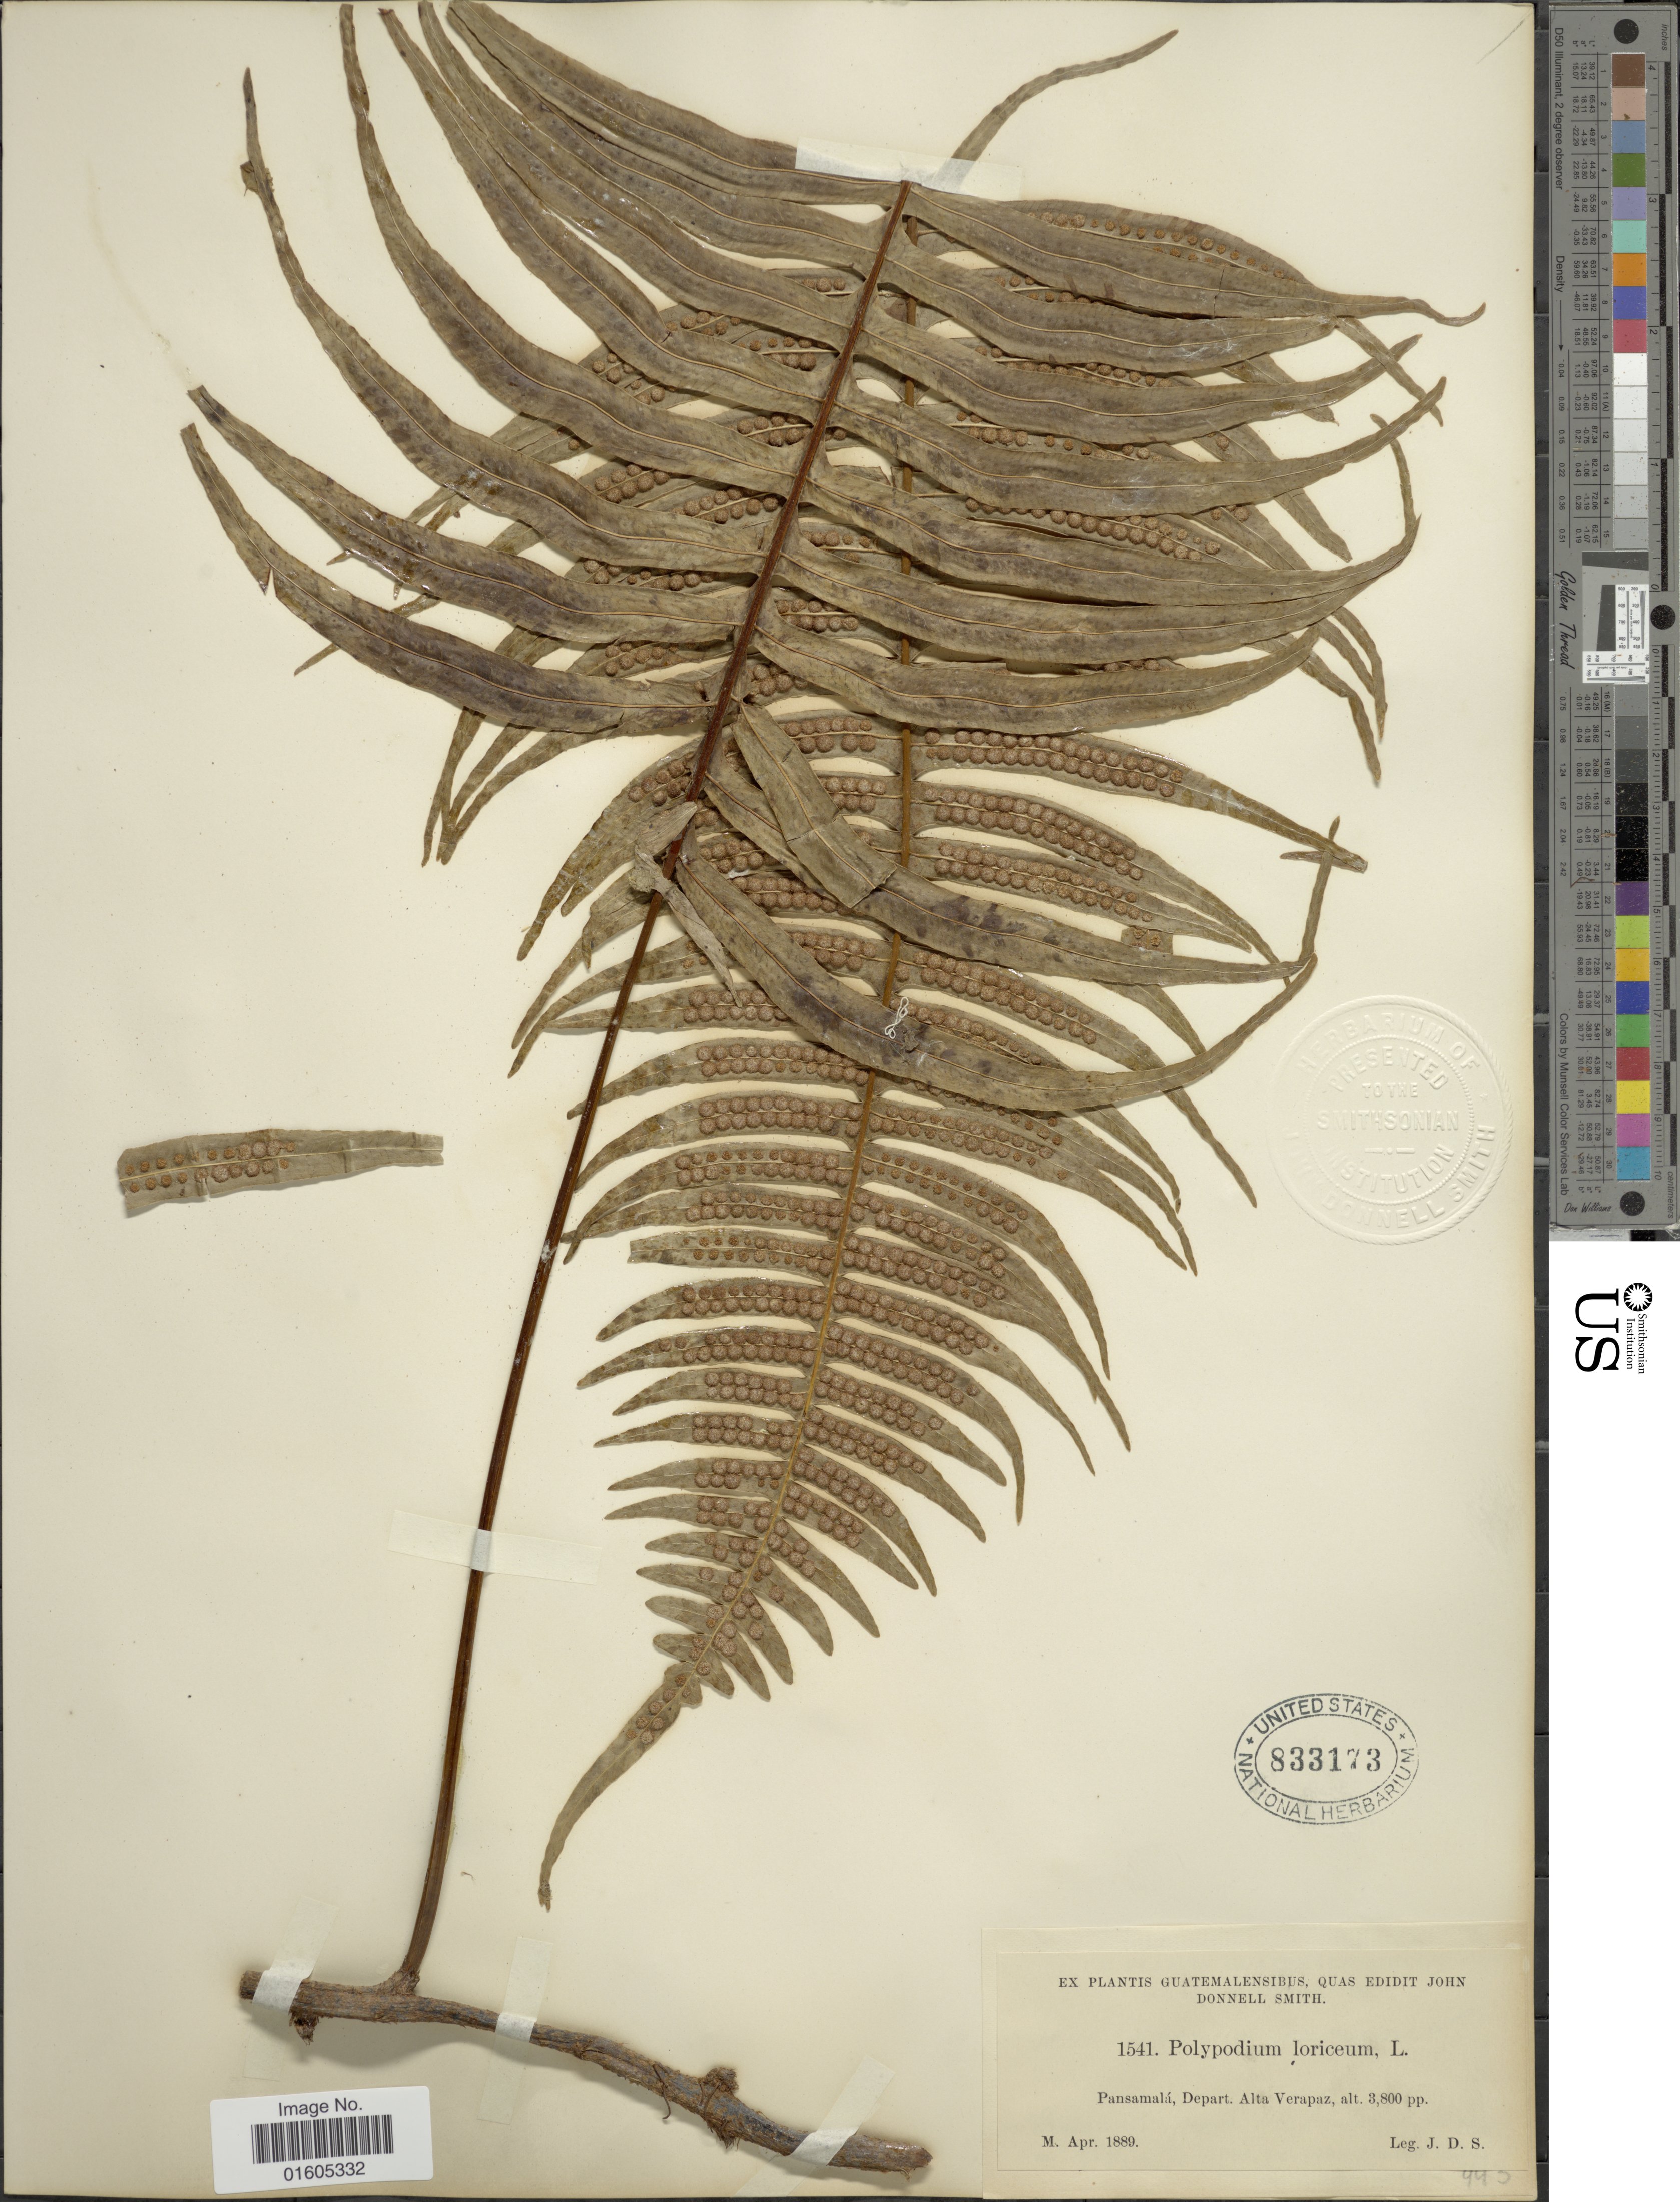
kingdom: Plantae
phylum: Tracheophyta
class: Polypodiopsida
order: Polypodiales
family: Polypodiaceae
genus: Serpocaulon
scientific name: Serpocaulon loriceum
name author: (L.) A.R. Sm.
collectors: J. Donnell Smith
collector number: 1541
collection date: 1889-04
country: Guatemala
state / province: Alta Verapaz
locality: Pansamalá, Depart Alta Verapaz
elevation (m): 1158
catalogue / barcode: US 833173